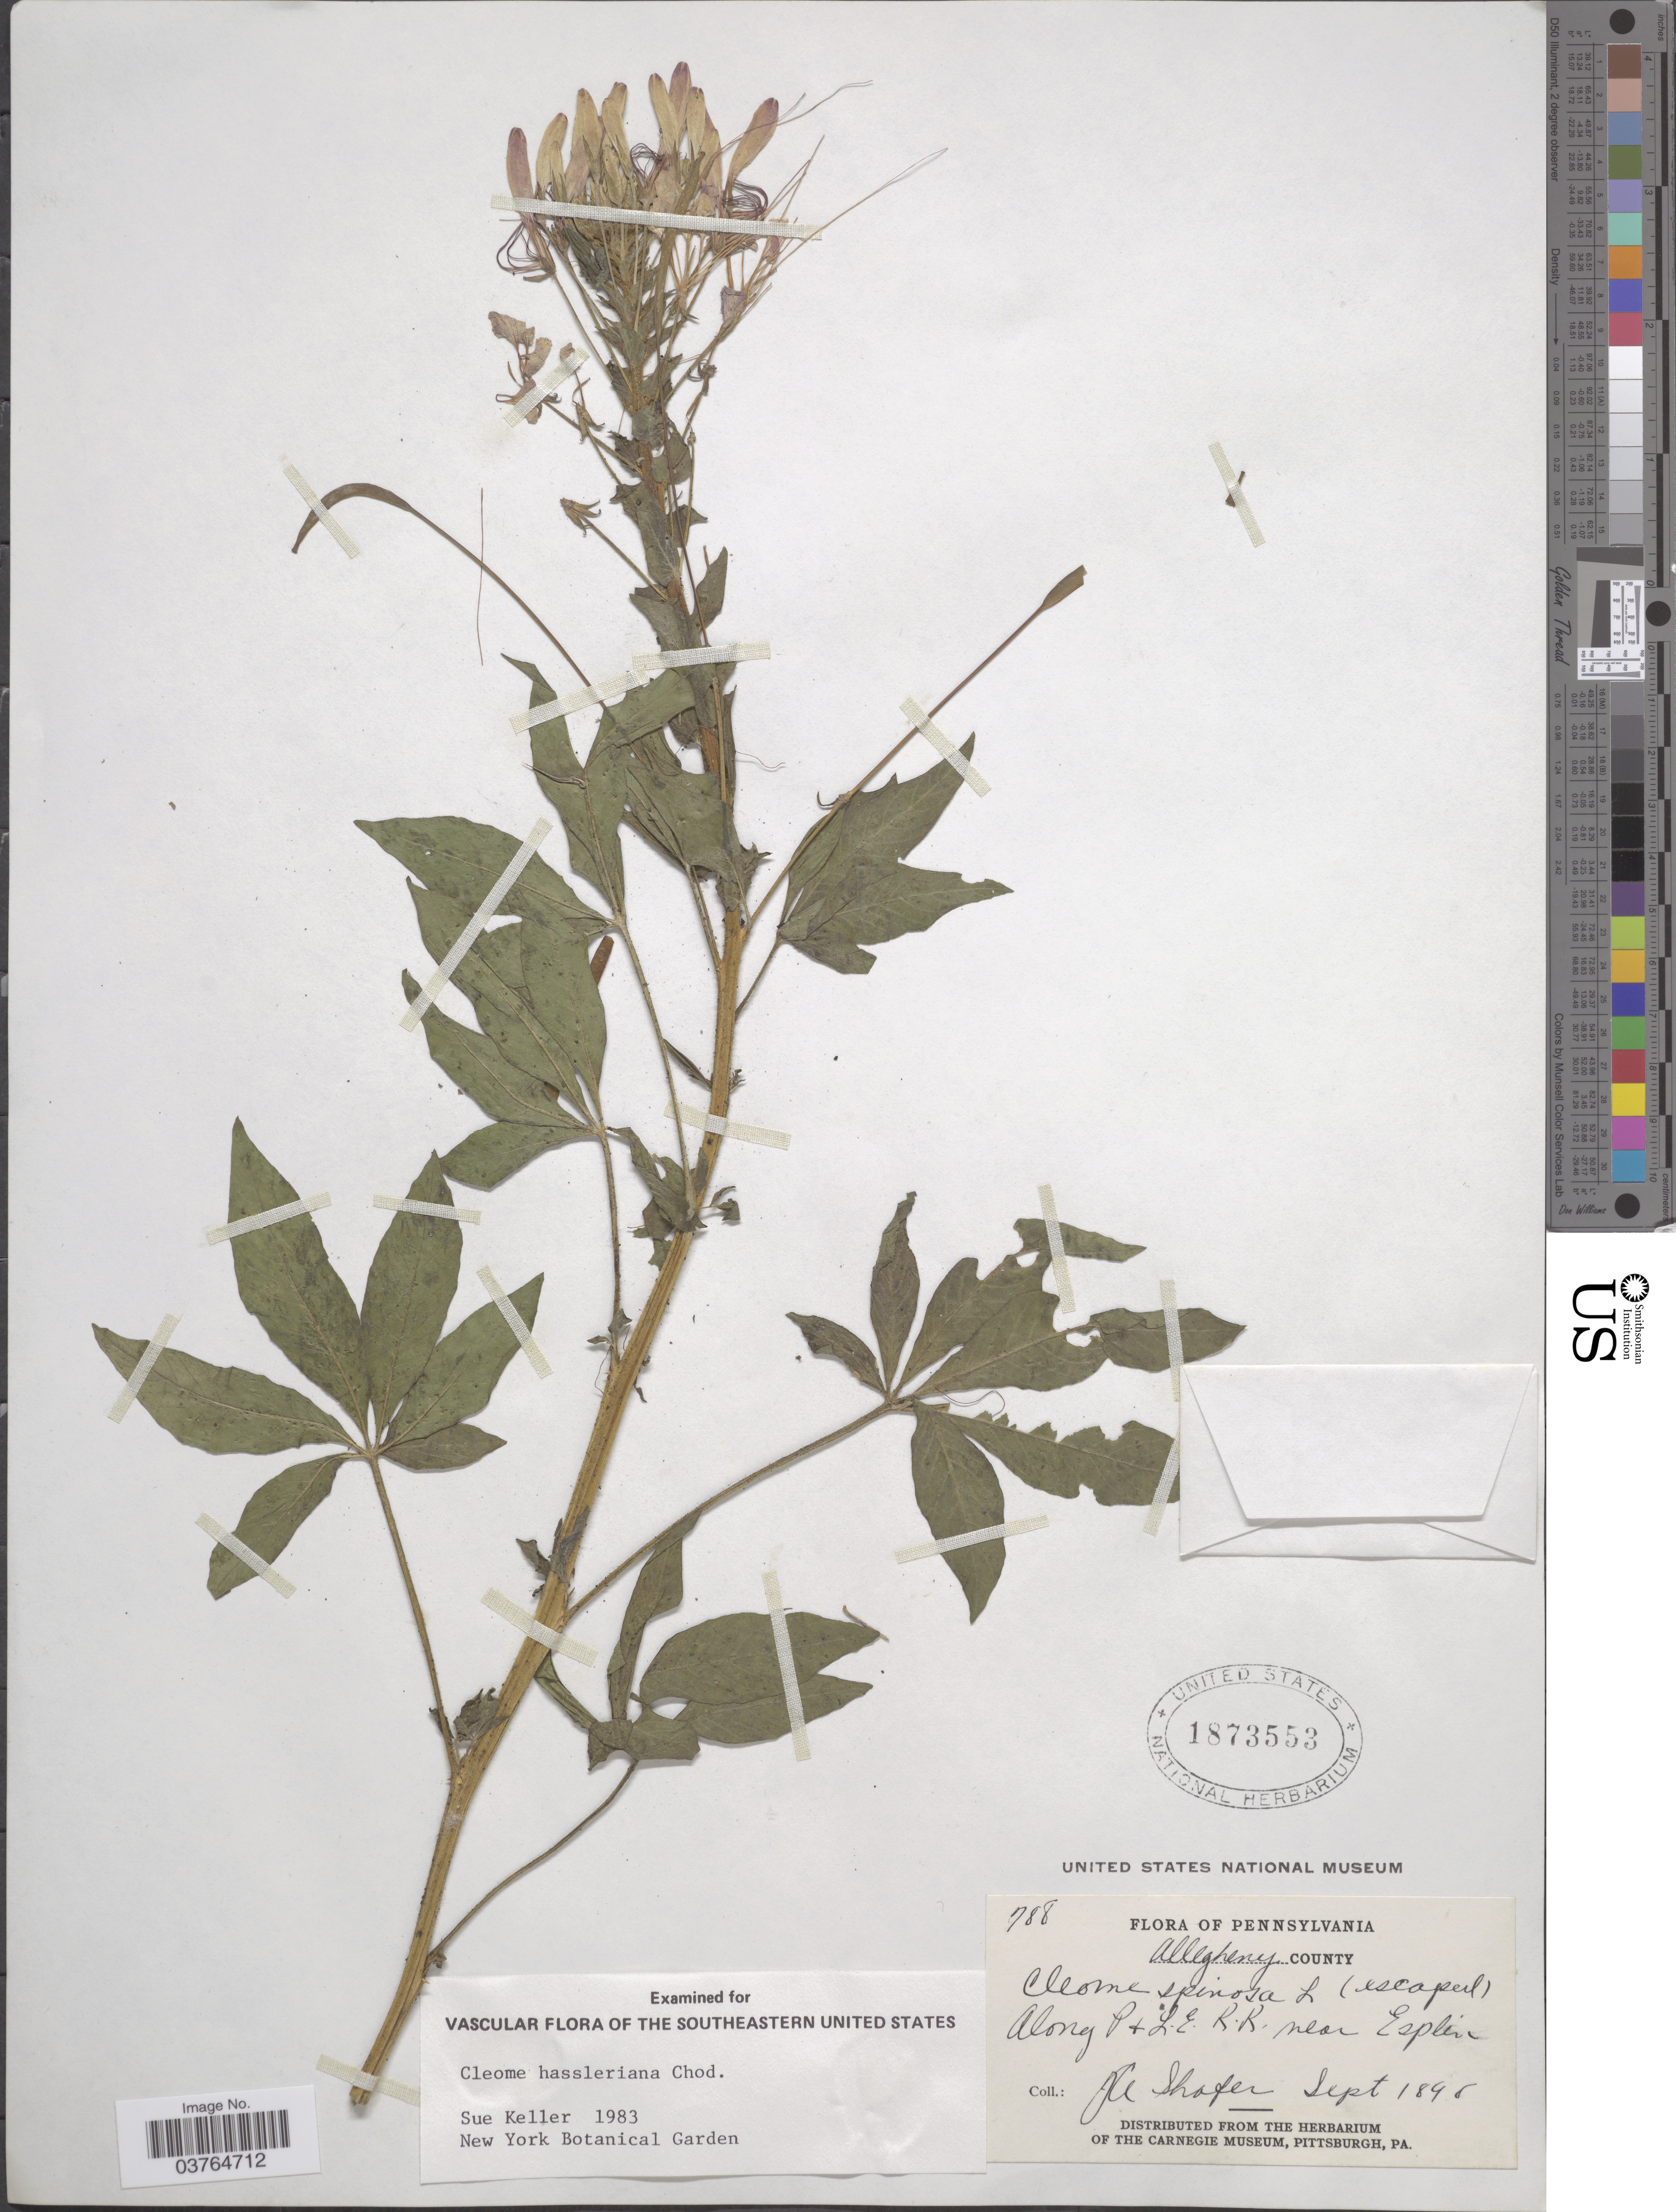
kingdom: Plantae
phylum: Tracheophyta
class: Magnoliopsida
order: Brassicales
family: Cleomaceae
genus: Tarenaya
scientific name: Tarenaya houtteana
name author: (Schltdl.) Soares Neto & Roalson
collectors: J. A. Shafer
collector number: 788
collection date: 1895-09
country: United States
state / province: Pennsylvania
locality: Allegheny County. Along P & L.E. R.R. near Esplin.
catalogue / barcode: US 1873553